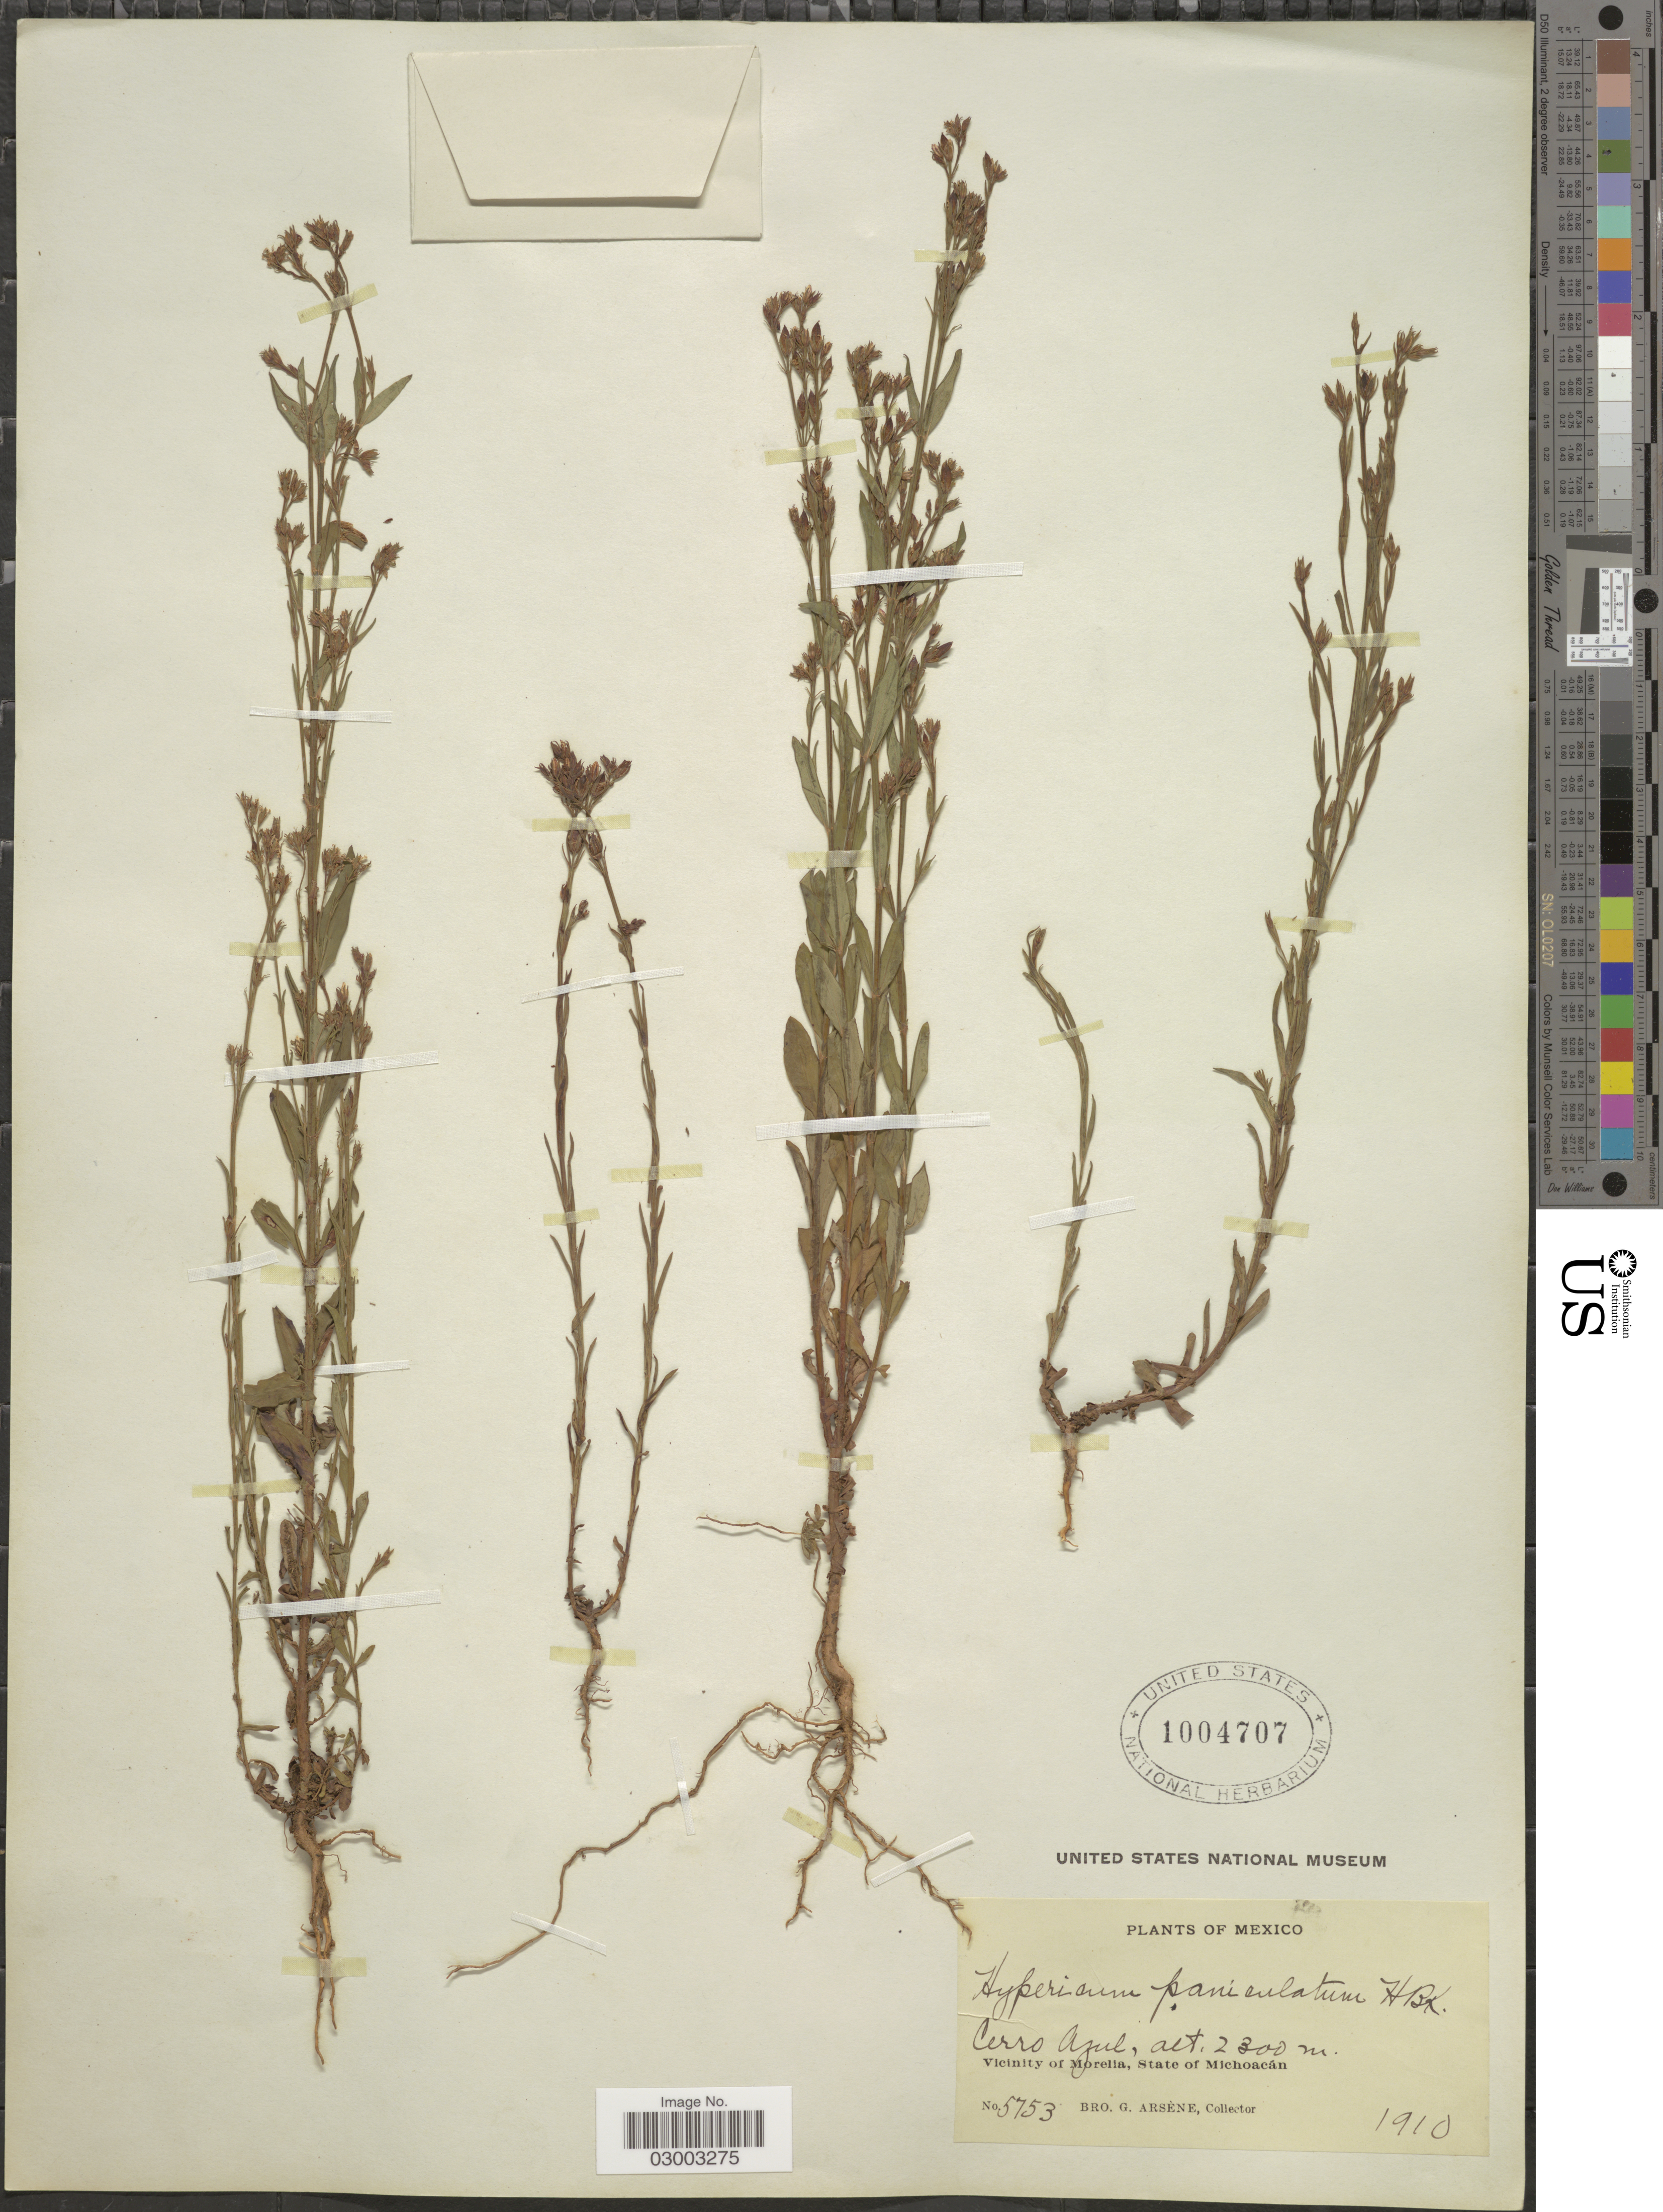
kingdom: Plantae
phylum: Tracheophyta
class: Magnoliopsida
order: Malpighiales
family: Hypericaceae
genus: Hypericum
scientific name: Hypericum philonotis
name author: Schltdl. & Cham.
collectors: Bro. G. Arsène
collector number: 5753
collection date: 1910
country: Mexico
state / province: Michoacán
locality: Cerro Azul. Vicinity of Morelia, State of Michoacán.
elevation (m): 2300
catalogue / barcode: US 1004707